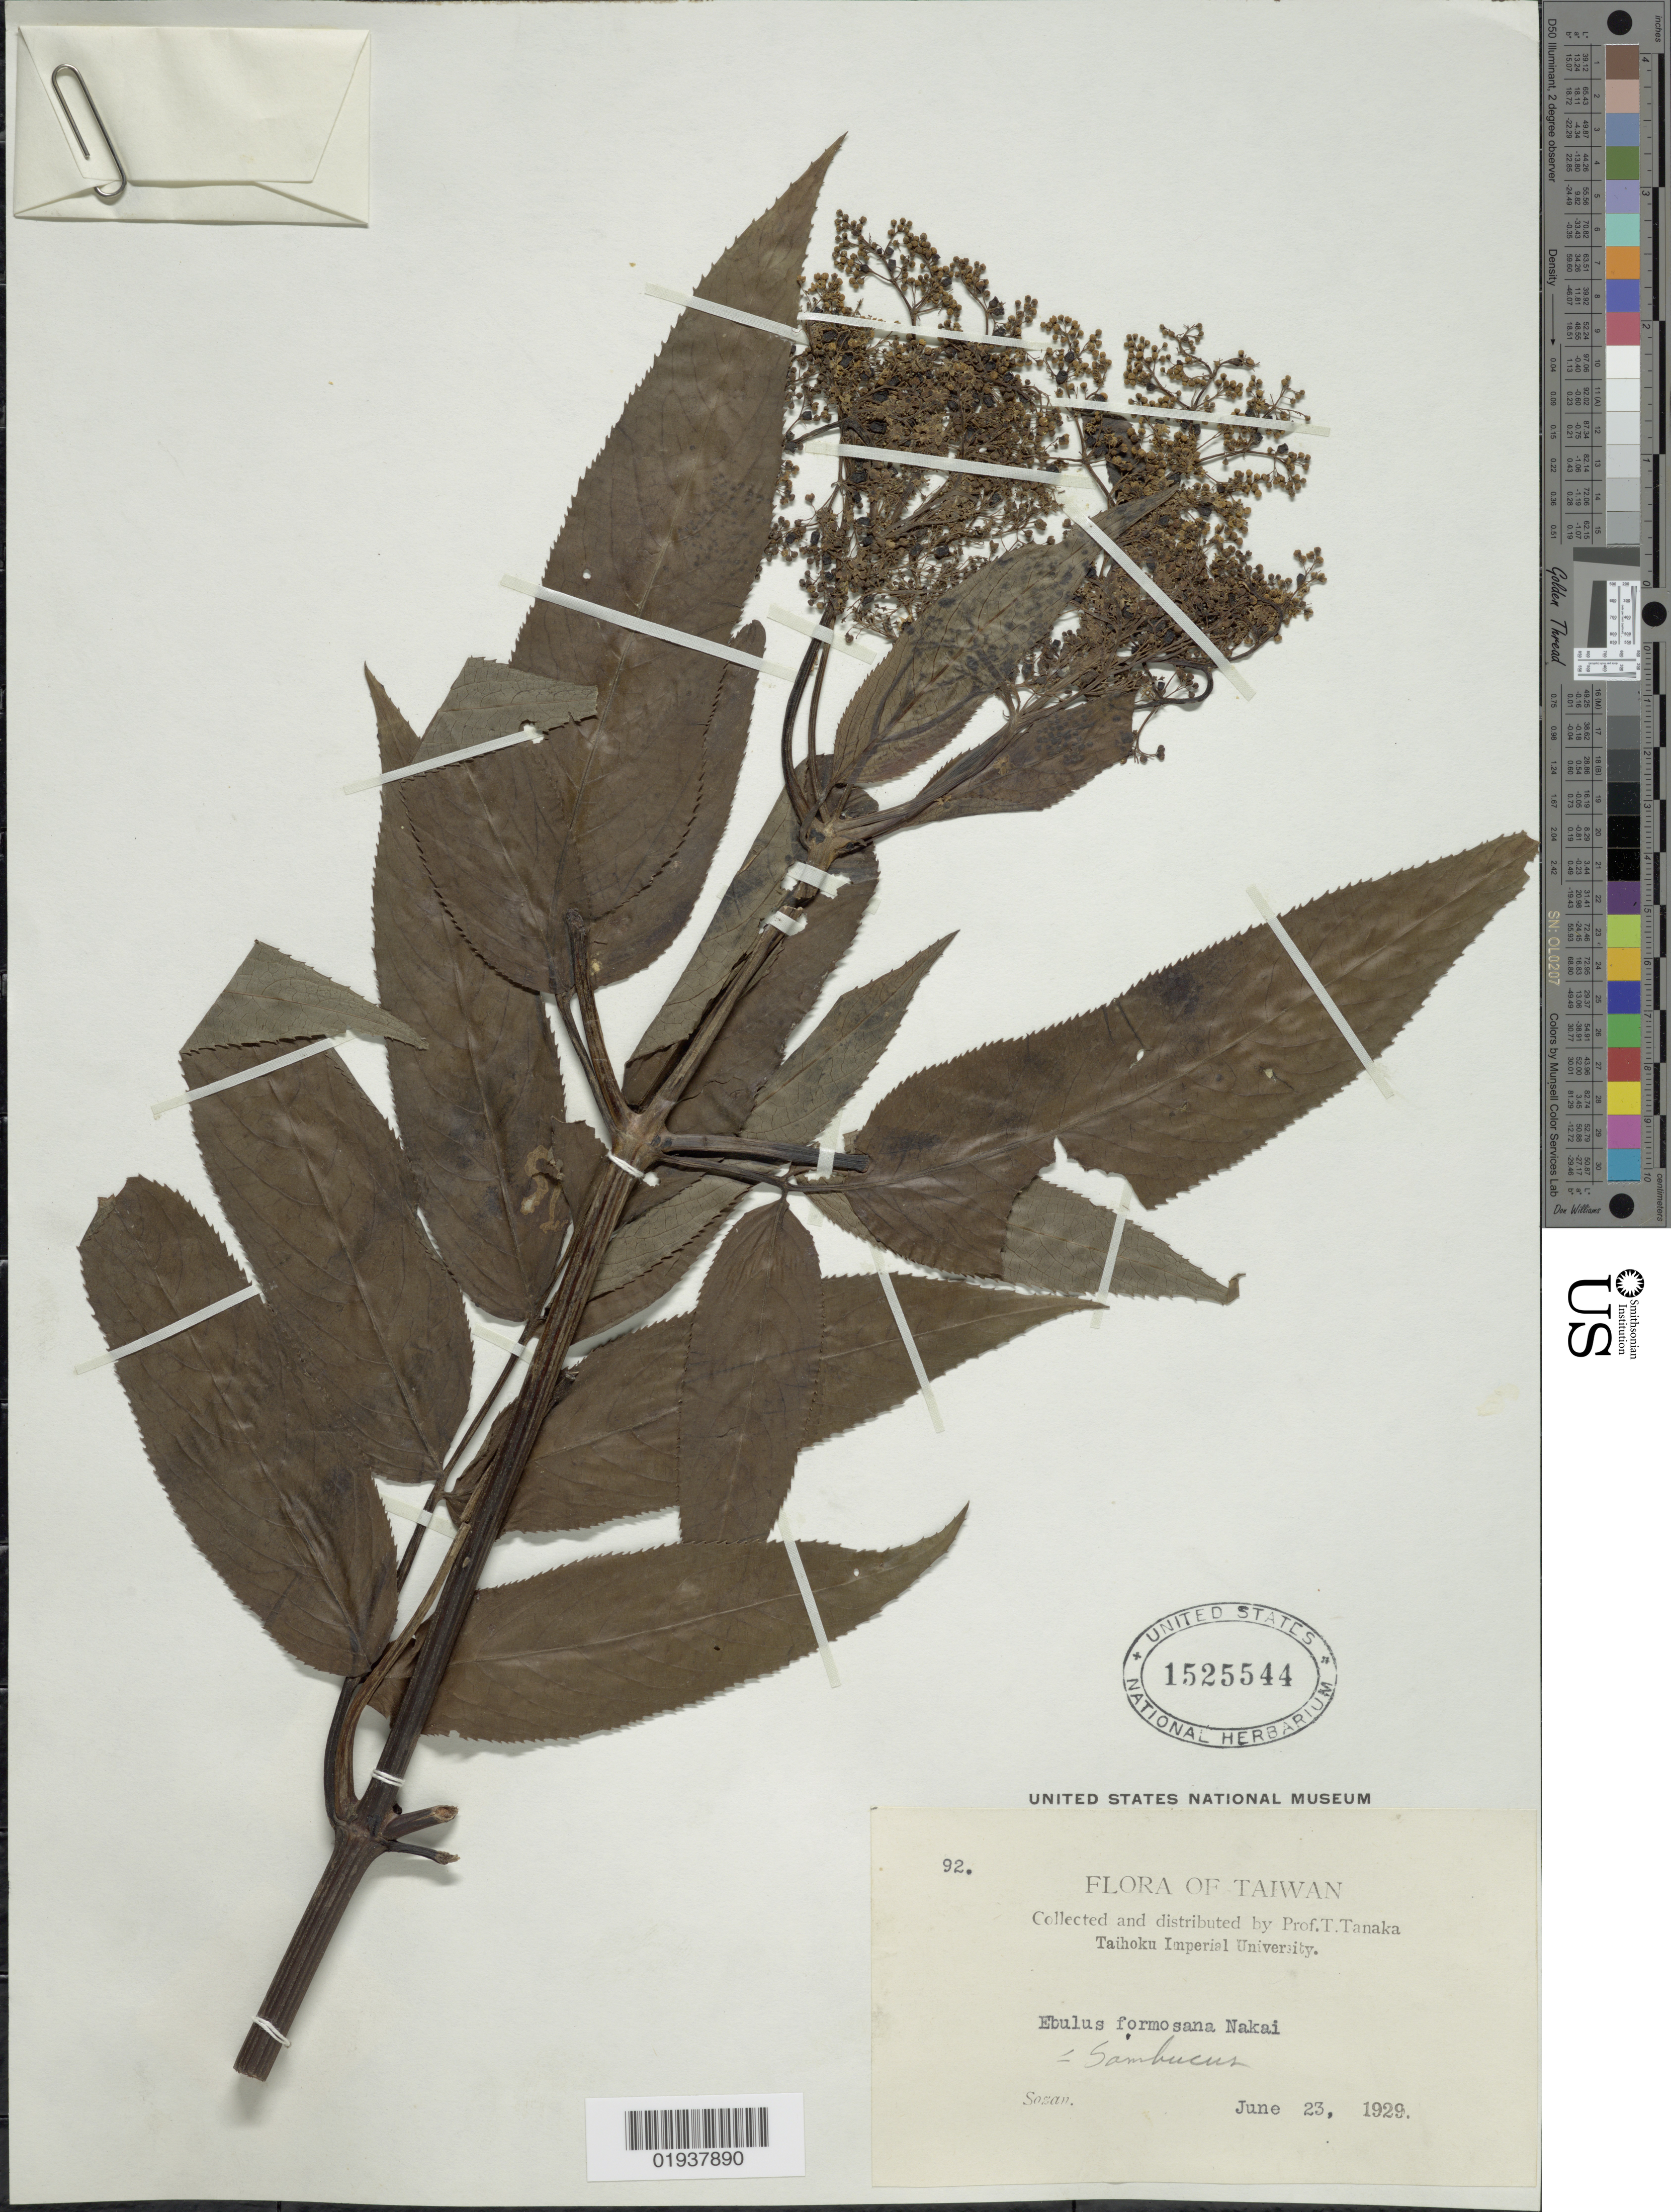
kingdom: Plantae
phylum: Tracheophyta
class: Magnoliopsida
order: Dipsacales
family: Viburnaceae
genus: Sambucus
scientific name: Sambucus javanica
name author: Blume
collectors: T. Tanaka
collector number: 92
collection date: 1929-06-23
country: Taiwan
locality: Sozan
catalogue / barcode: US 1525544